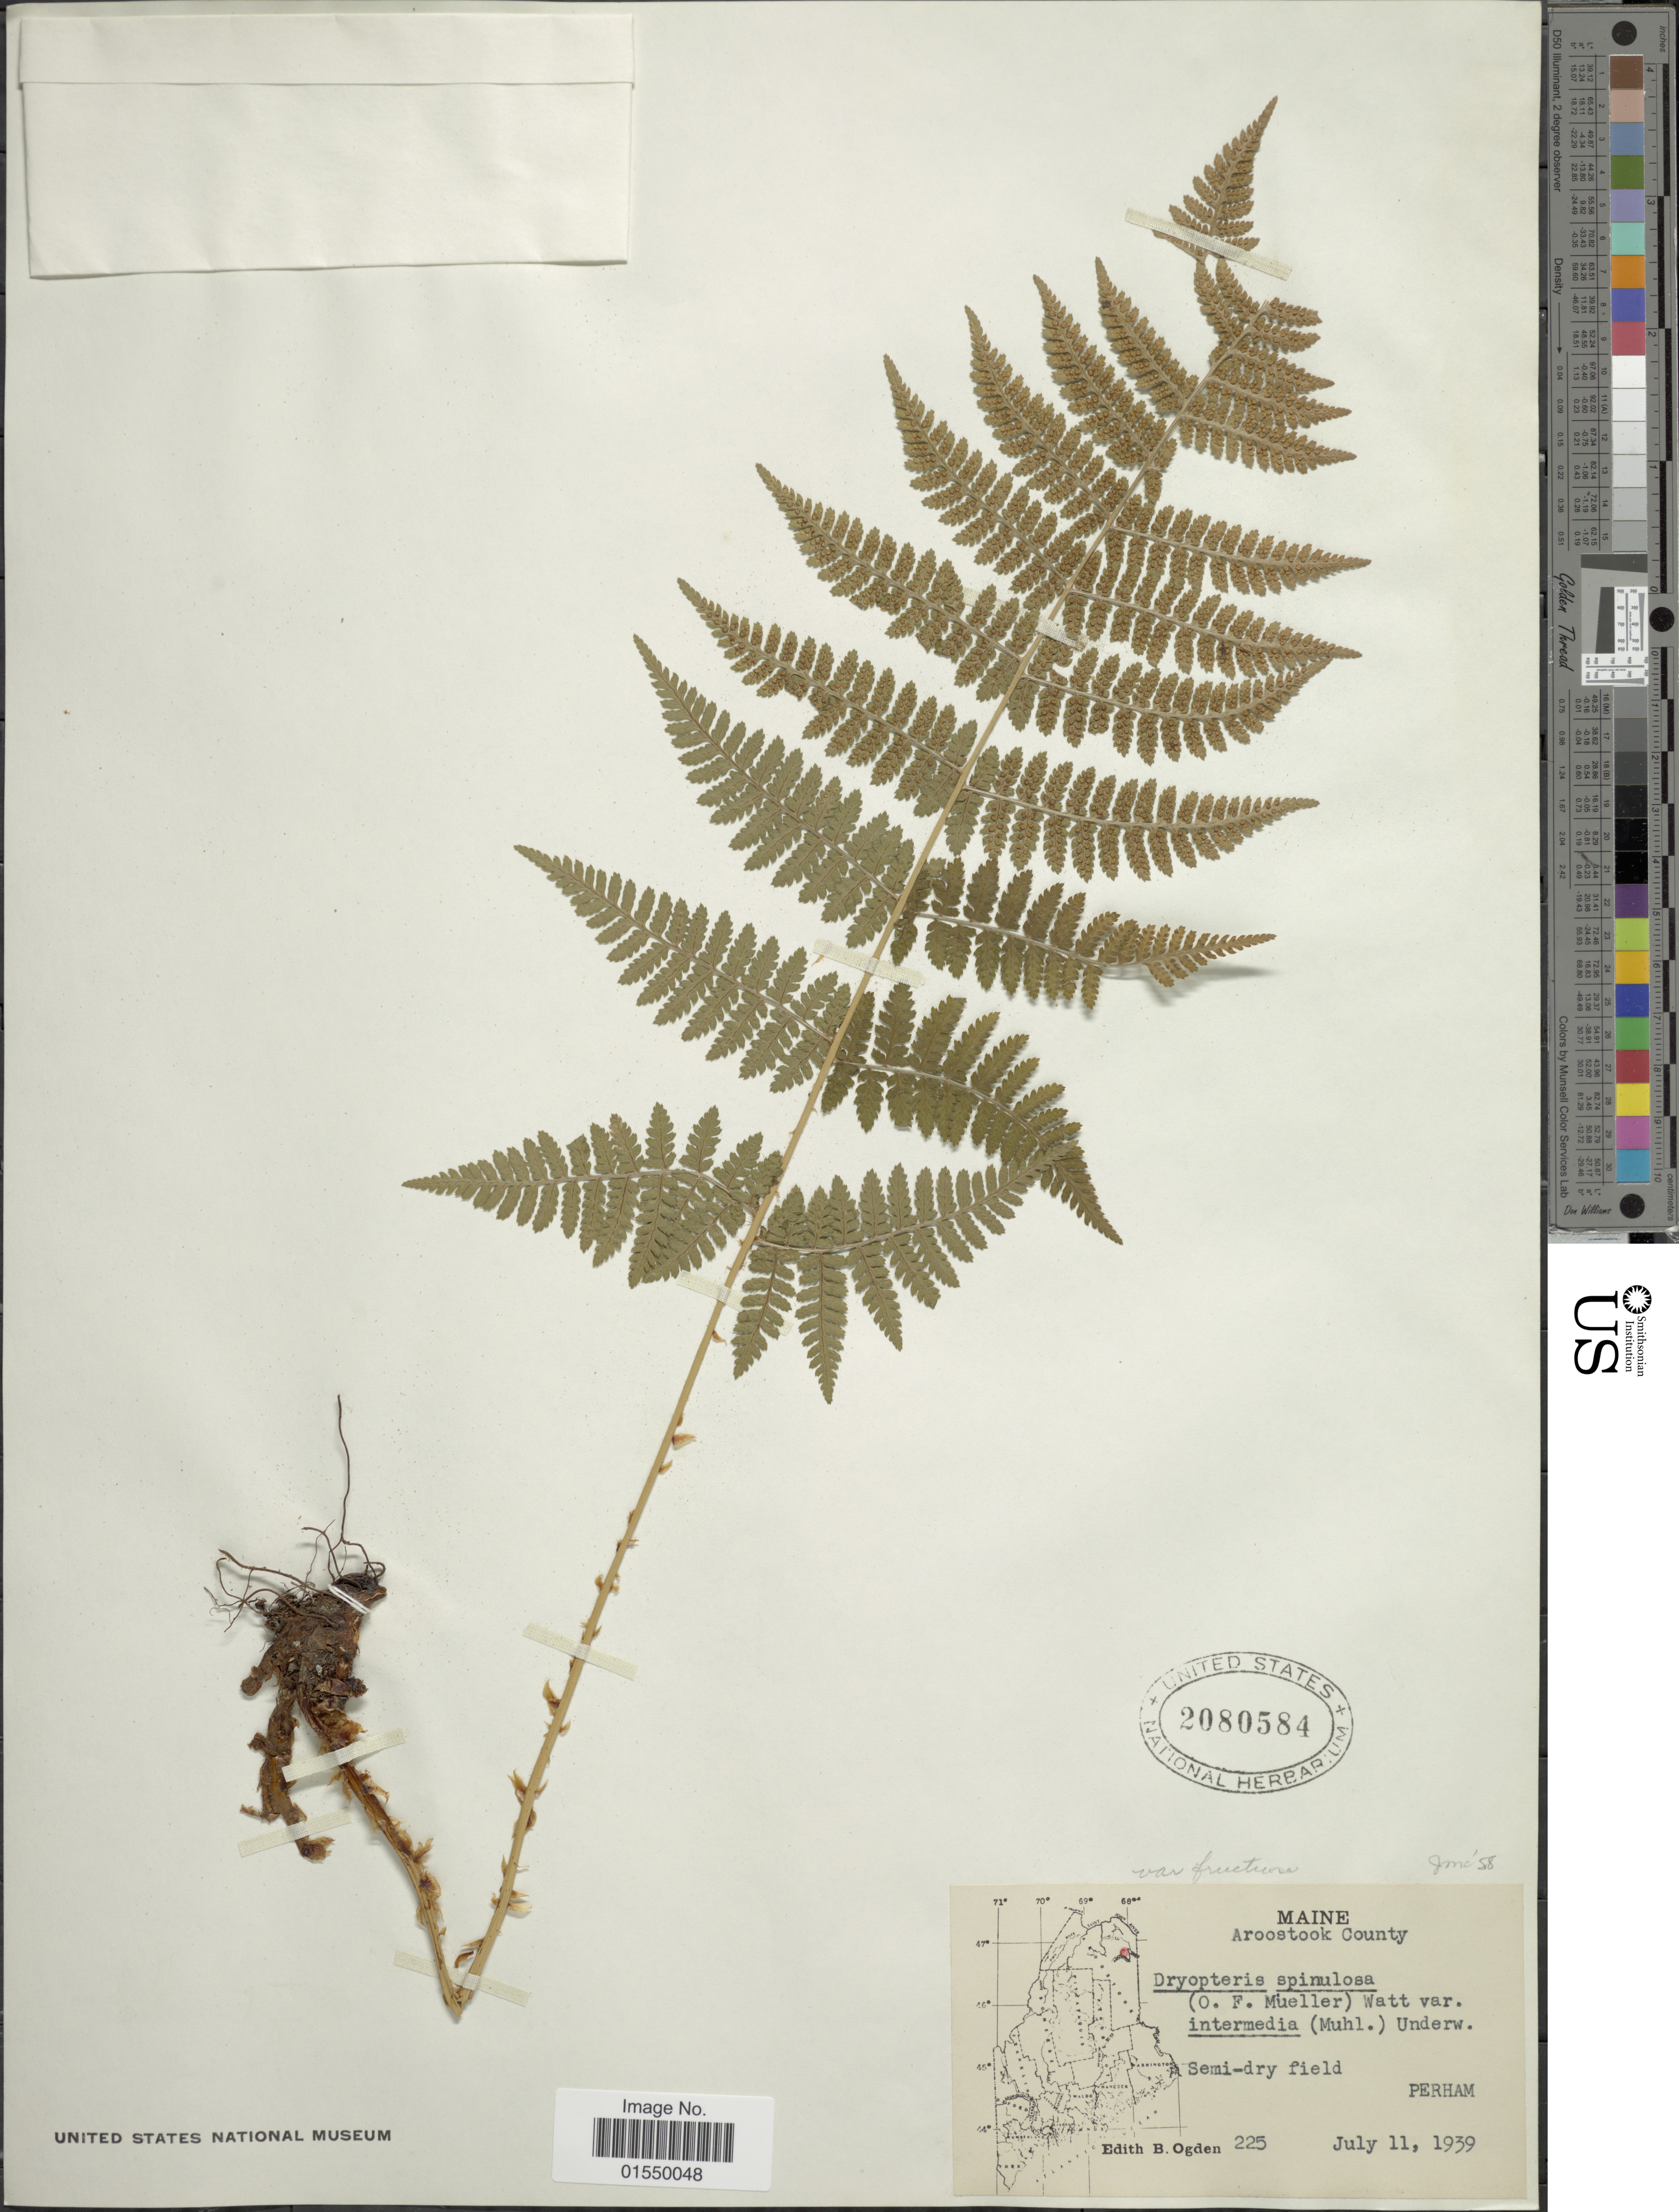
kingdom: Plantae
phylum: Tracheophyta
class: Polypodiopsida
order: Polypodiales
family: Dryopteridaceae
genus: Dryopteris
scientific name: Dryopteris campyloptera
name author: Clarkson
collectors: E. Ogden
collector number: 225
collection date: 1939-07-11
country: United States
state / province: Maine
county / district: Aroostook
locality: Perham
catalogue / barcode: US 2080584